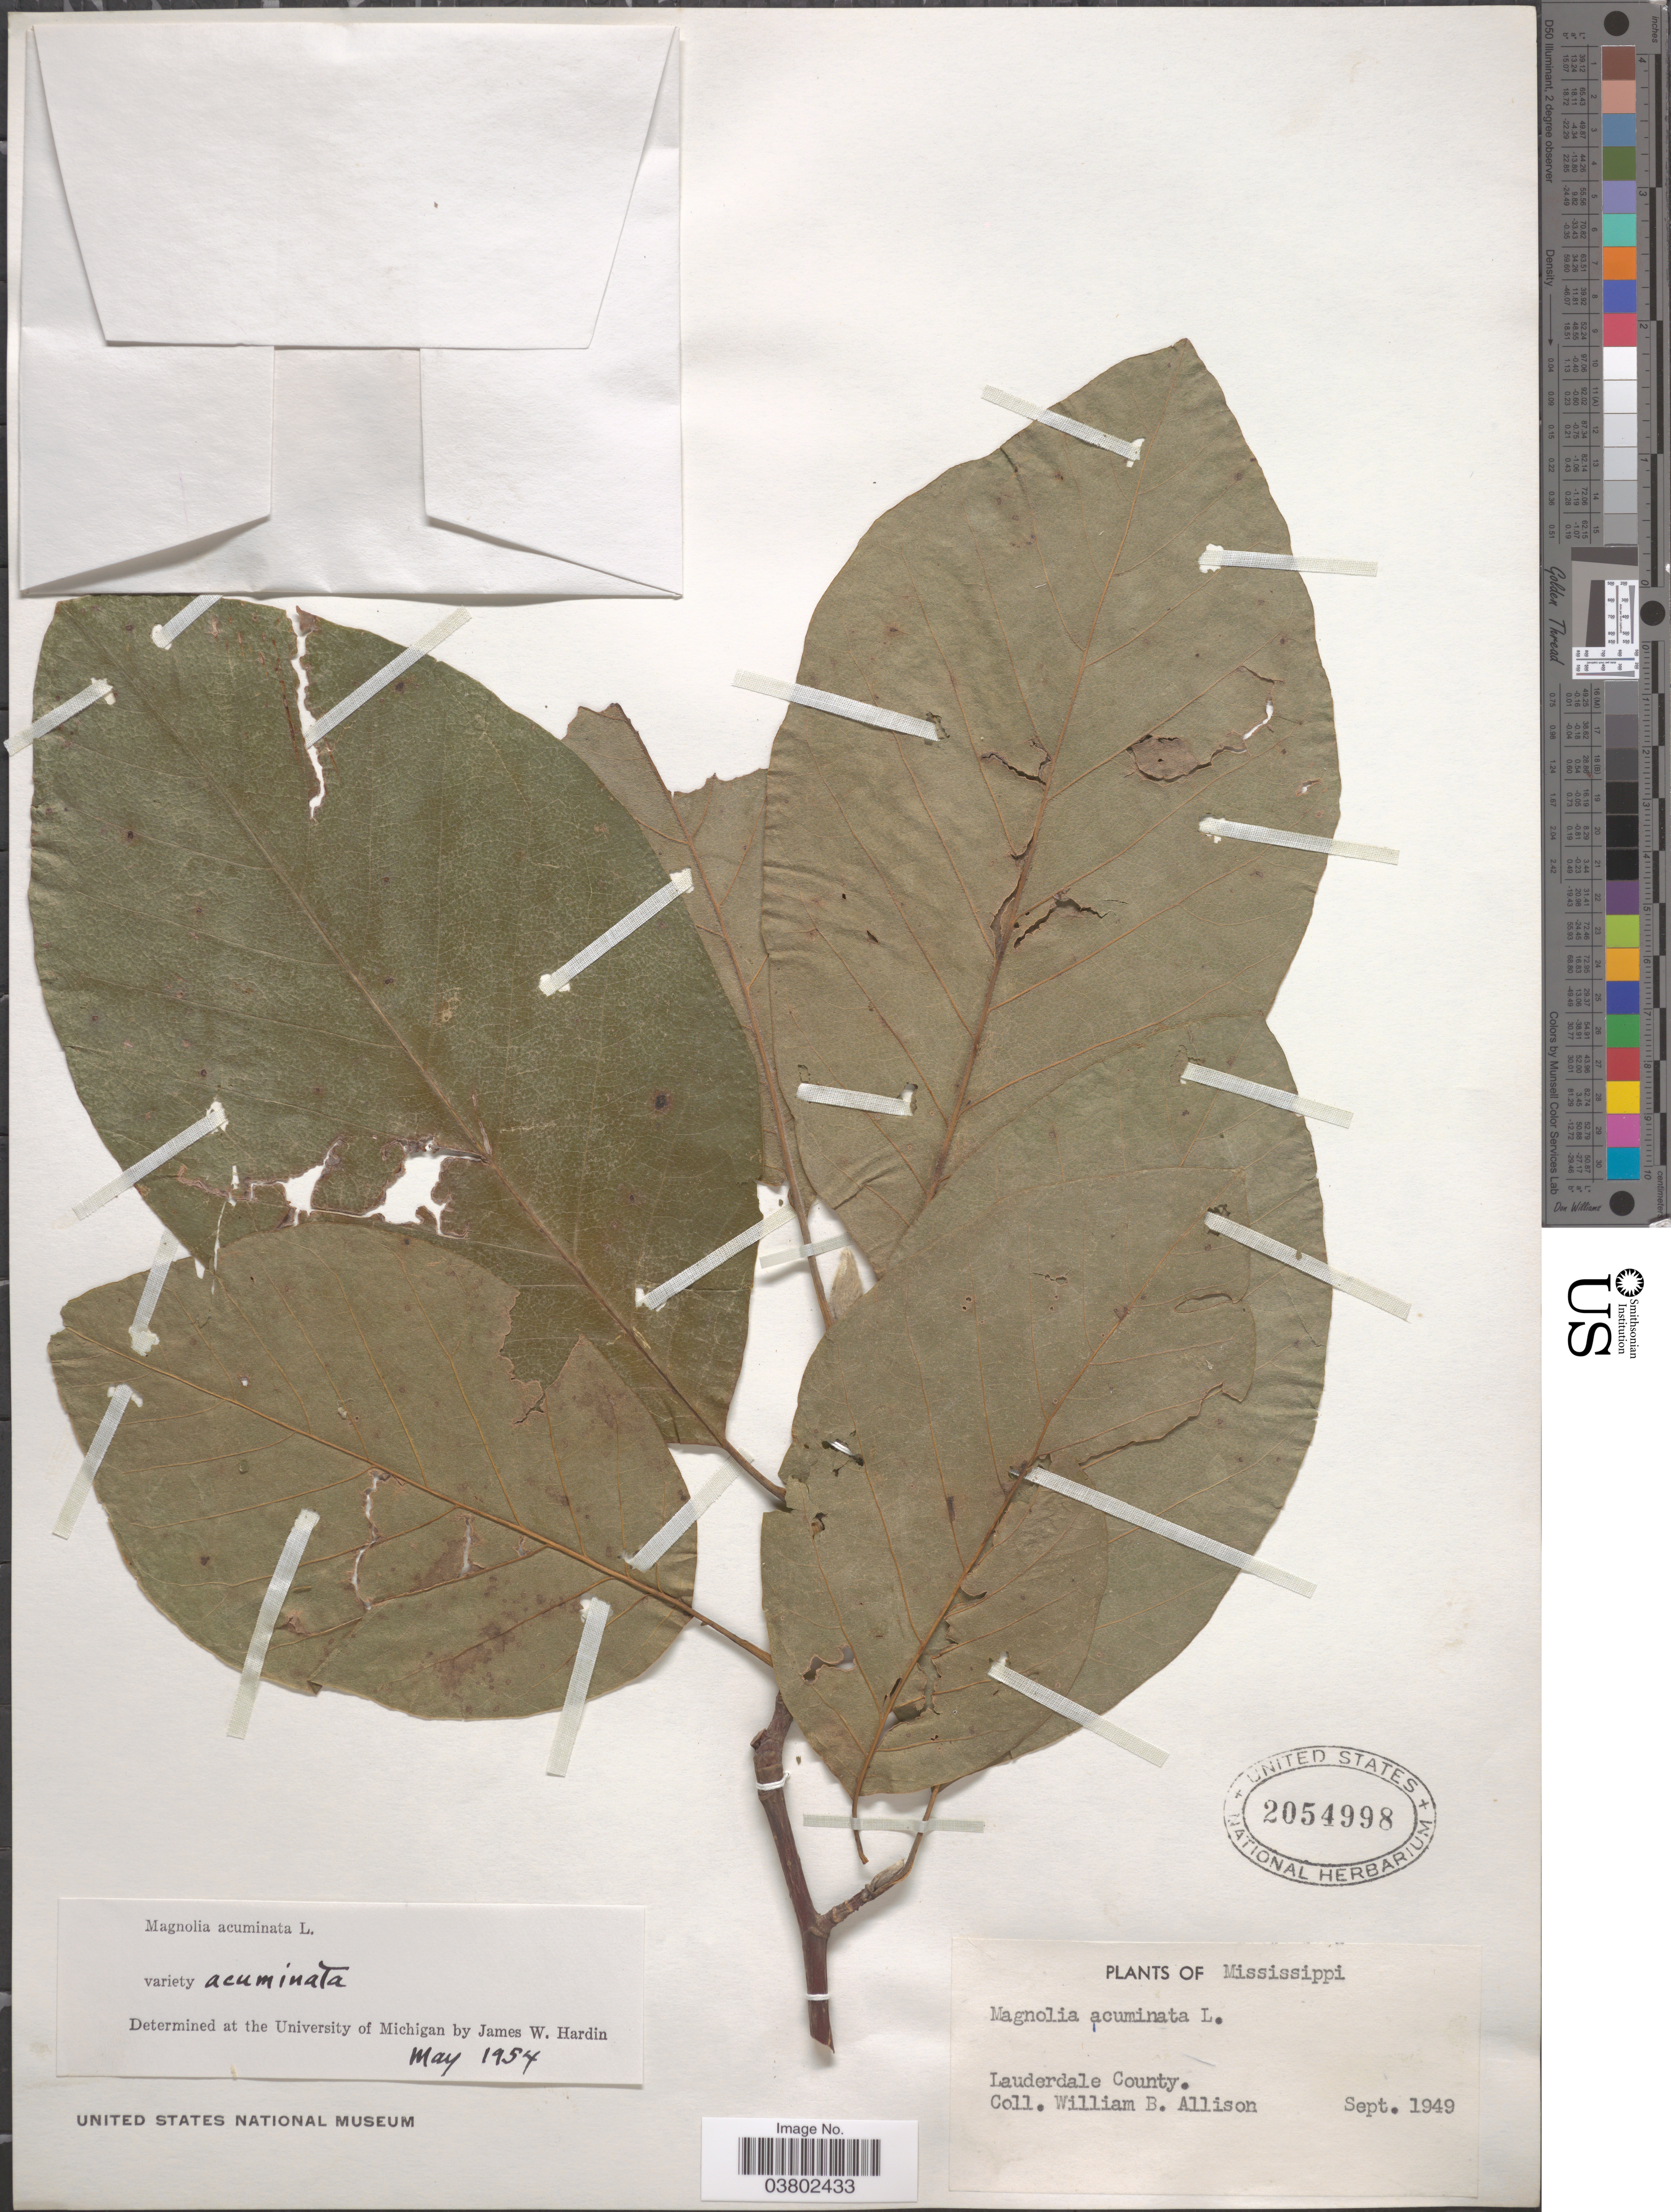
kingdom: Plantae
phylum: Tracheophyta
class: Magnoliopsida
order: Magnoliales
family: Magnoliaceae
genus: Magnolia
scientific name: Magnolia acuminata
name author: (L.) L.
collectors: W. B. Allison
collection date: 1949-09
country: United States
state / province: Mississippi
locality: Lauderdale County.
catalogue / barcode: US 2054998